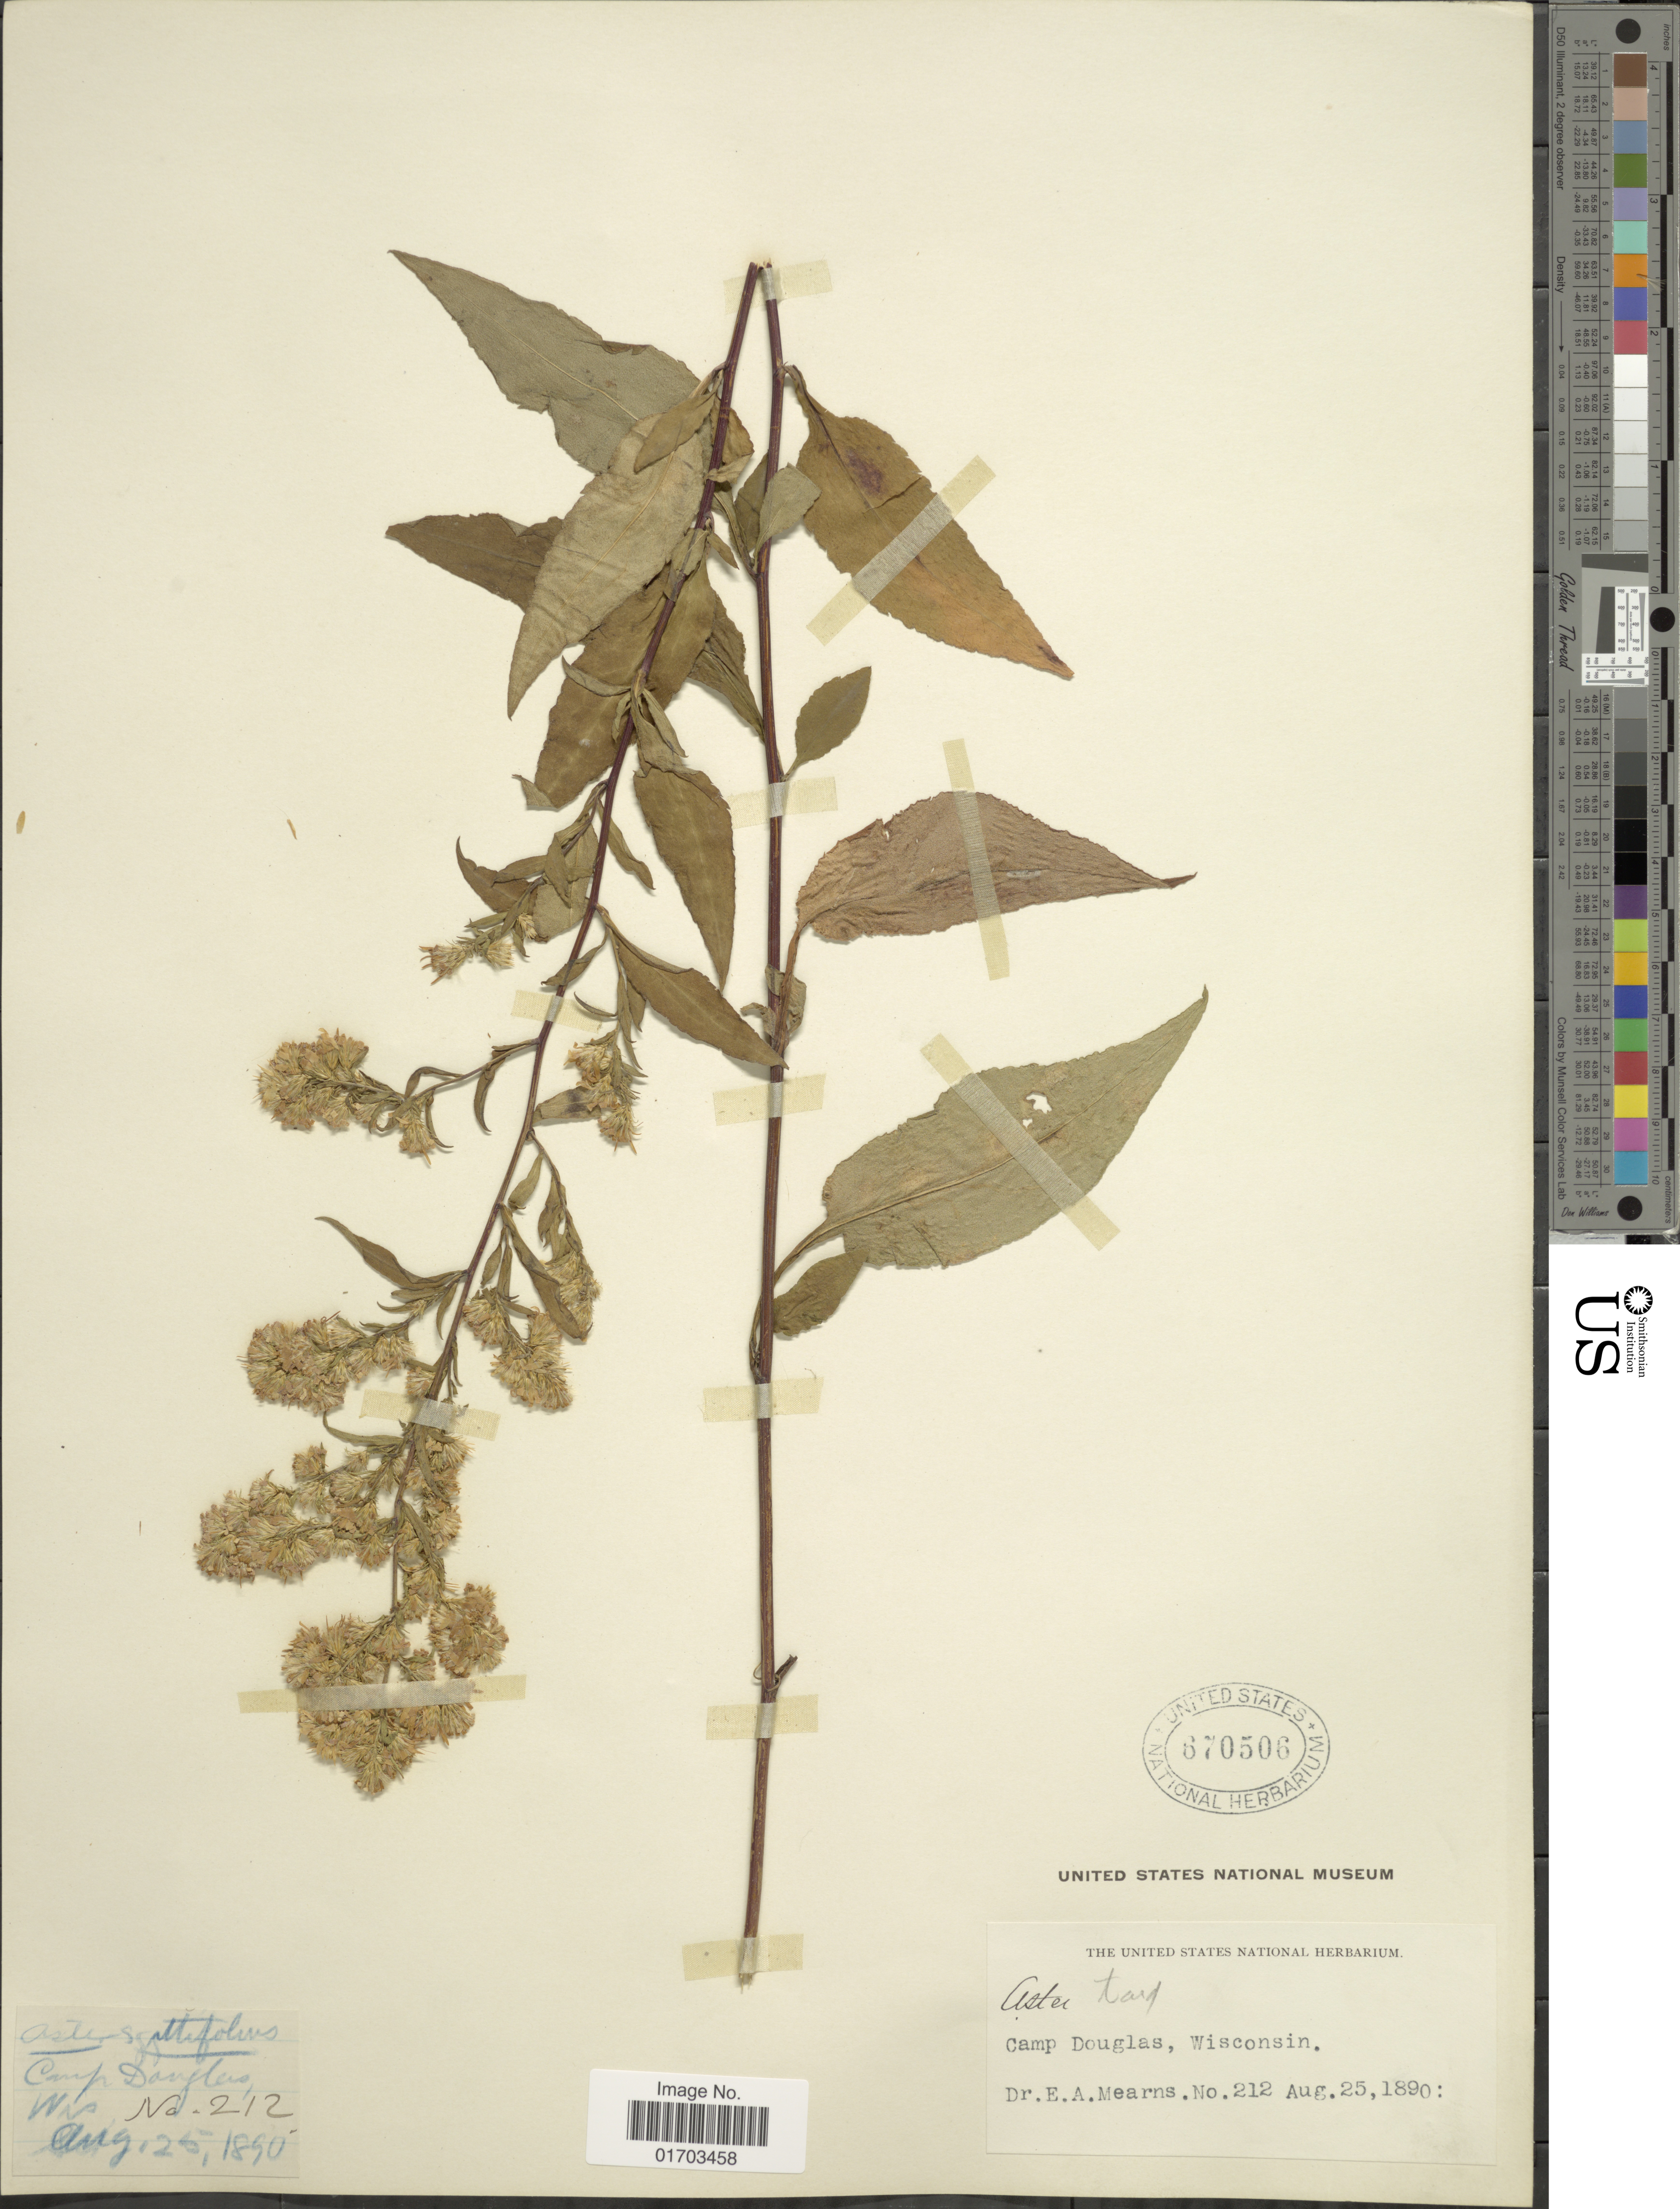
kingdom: Plantae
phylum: Tracheophyta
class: Magnoliopsida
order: Asterales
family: Asteraceae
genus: Symphyotrichum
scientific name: Symphyotrichum x tardiflorum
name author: (L.) Greuter et al.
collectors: E. A. Mearns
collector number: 212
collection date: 1890-08-25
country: United States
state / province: Wisconsin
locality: Camp Douglas.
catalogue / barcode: US 670506